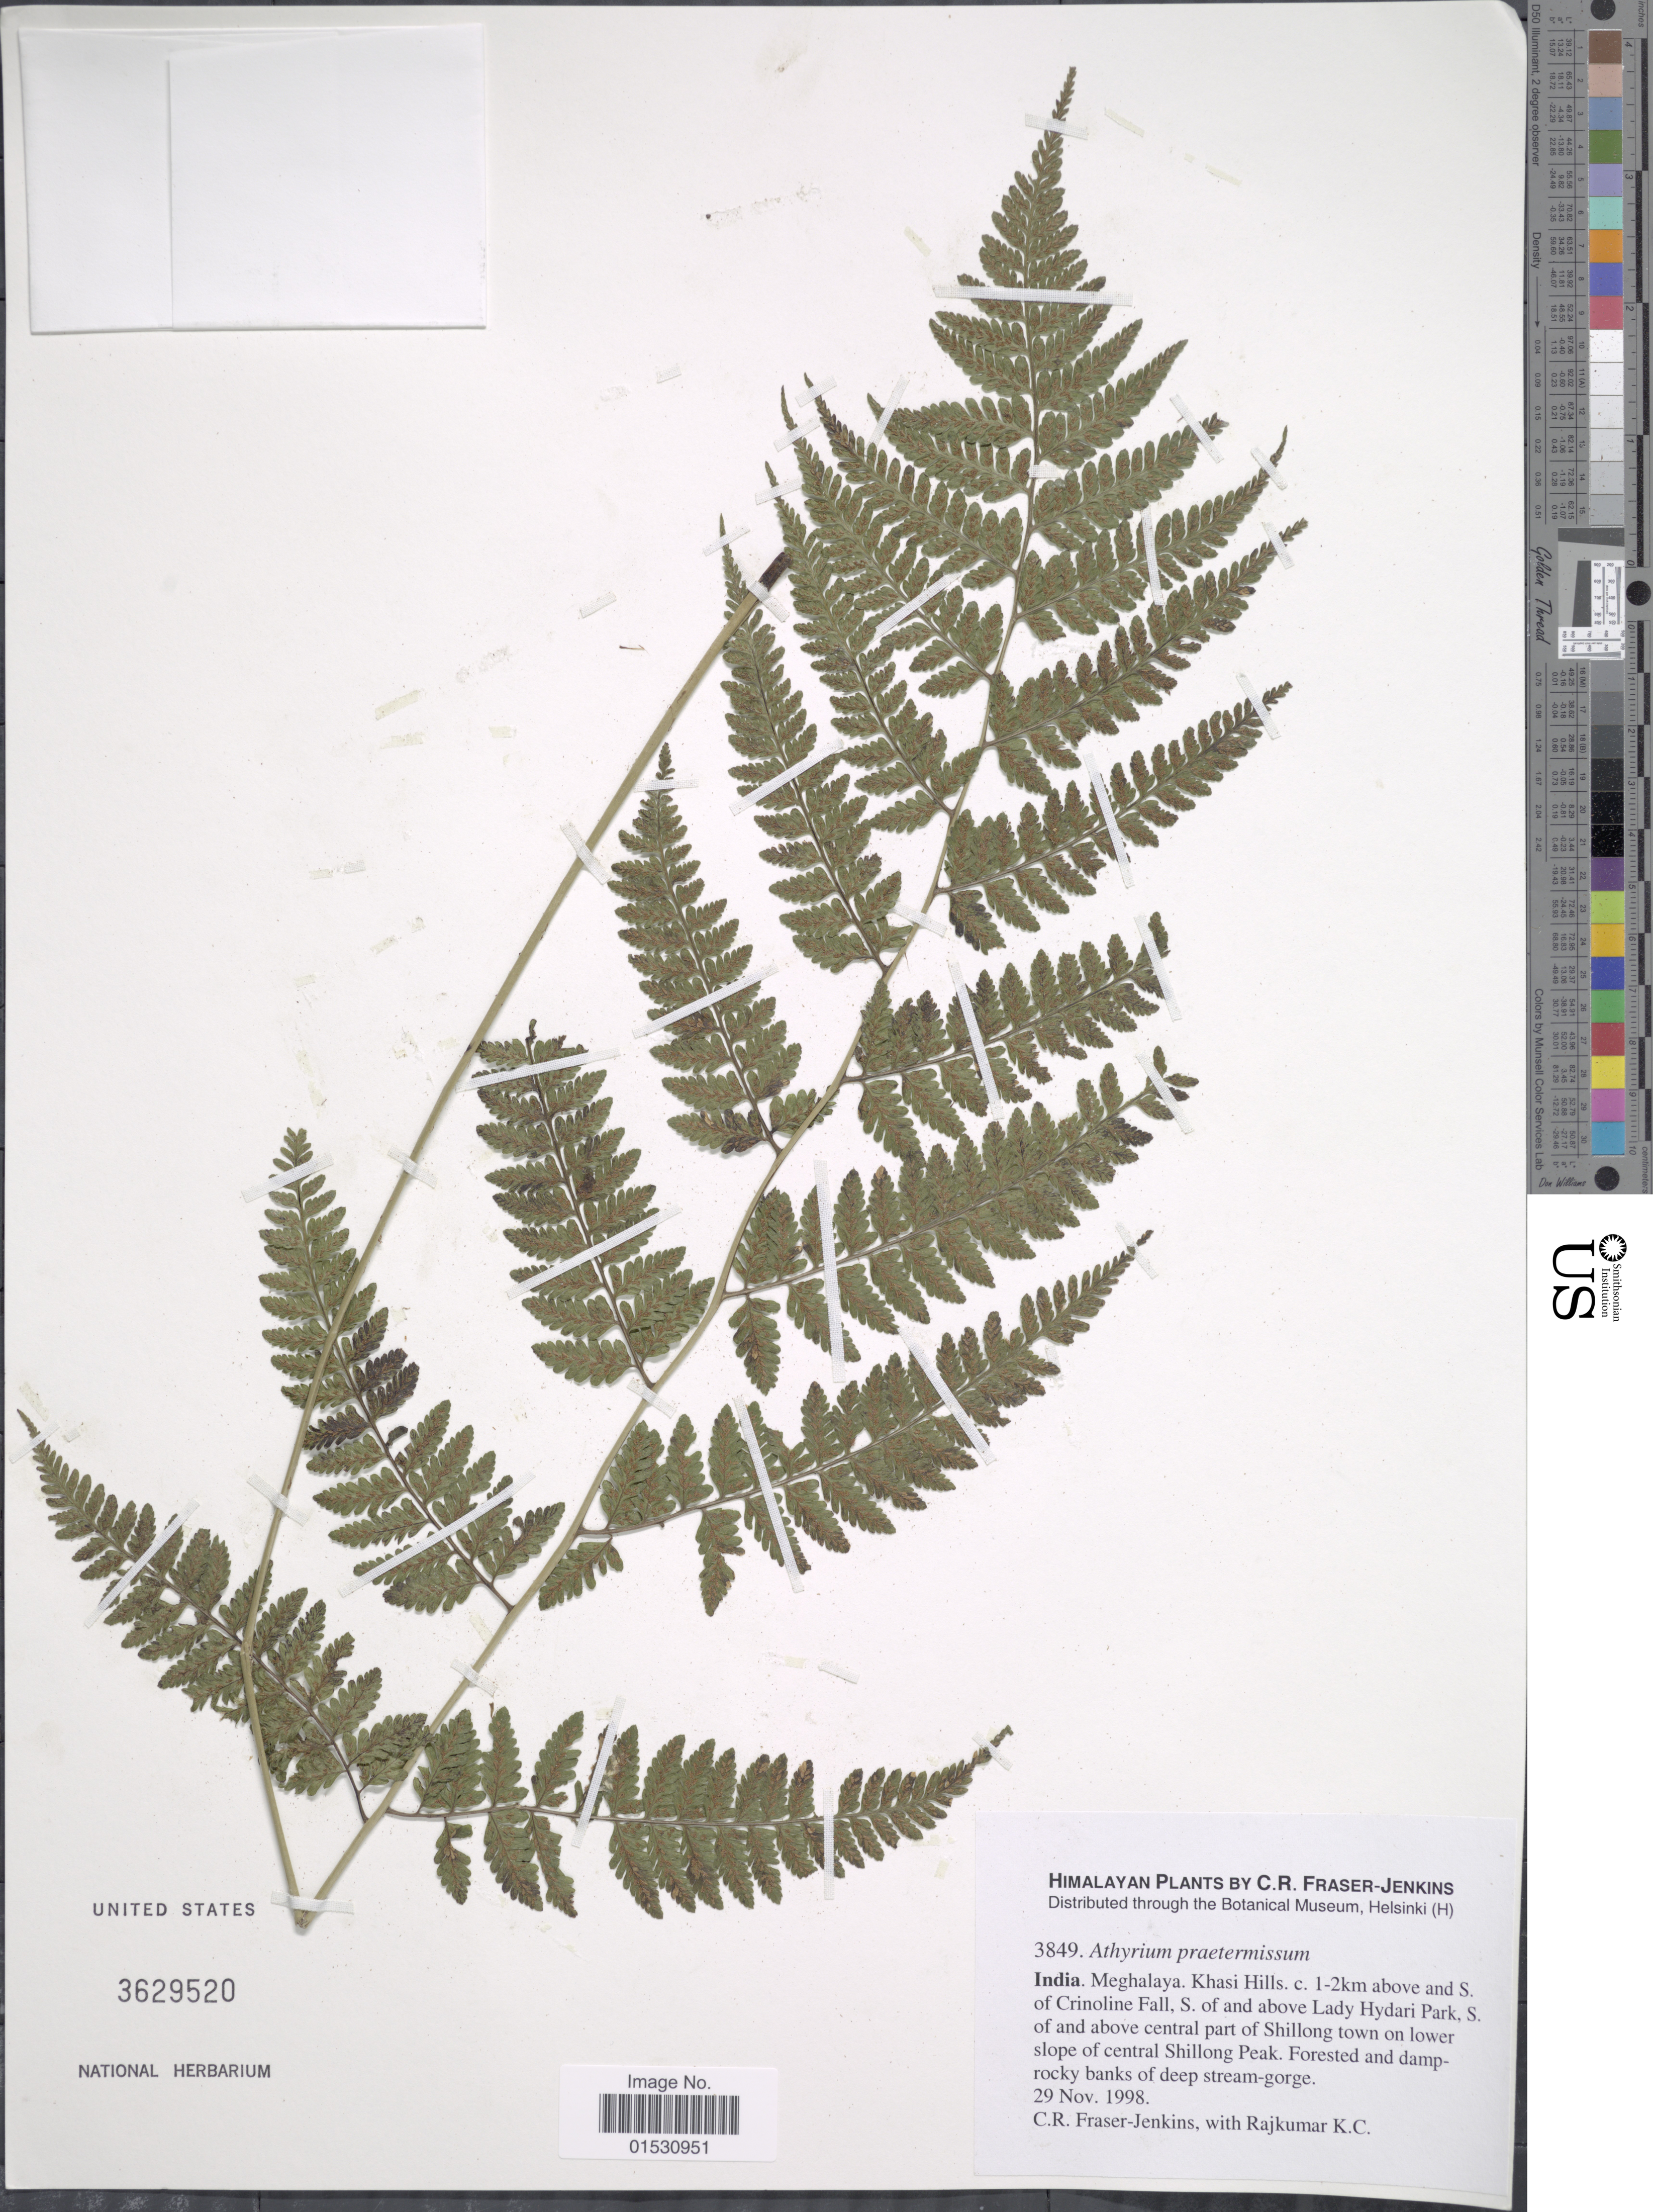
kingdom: Plantae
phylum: Tracheophyta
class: Polypodiopsida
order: Polypodiales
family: Athyriaceae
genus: Athyrium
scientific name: Athyrium praetermissum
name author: Sledge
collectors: C. R. Fraser-Jenkins & K. Rajkumar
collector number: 3849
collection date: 1998-11-29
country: India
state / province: Meghalaya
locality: Himalayan. Khasi Hills. c. 1-2 km above and S. of Crinoline Fall, S. of and above Lady Hydari park, S. of and above central part of Shillong town on lower slope of central Chillong Peak.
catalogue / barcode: US 3629520